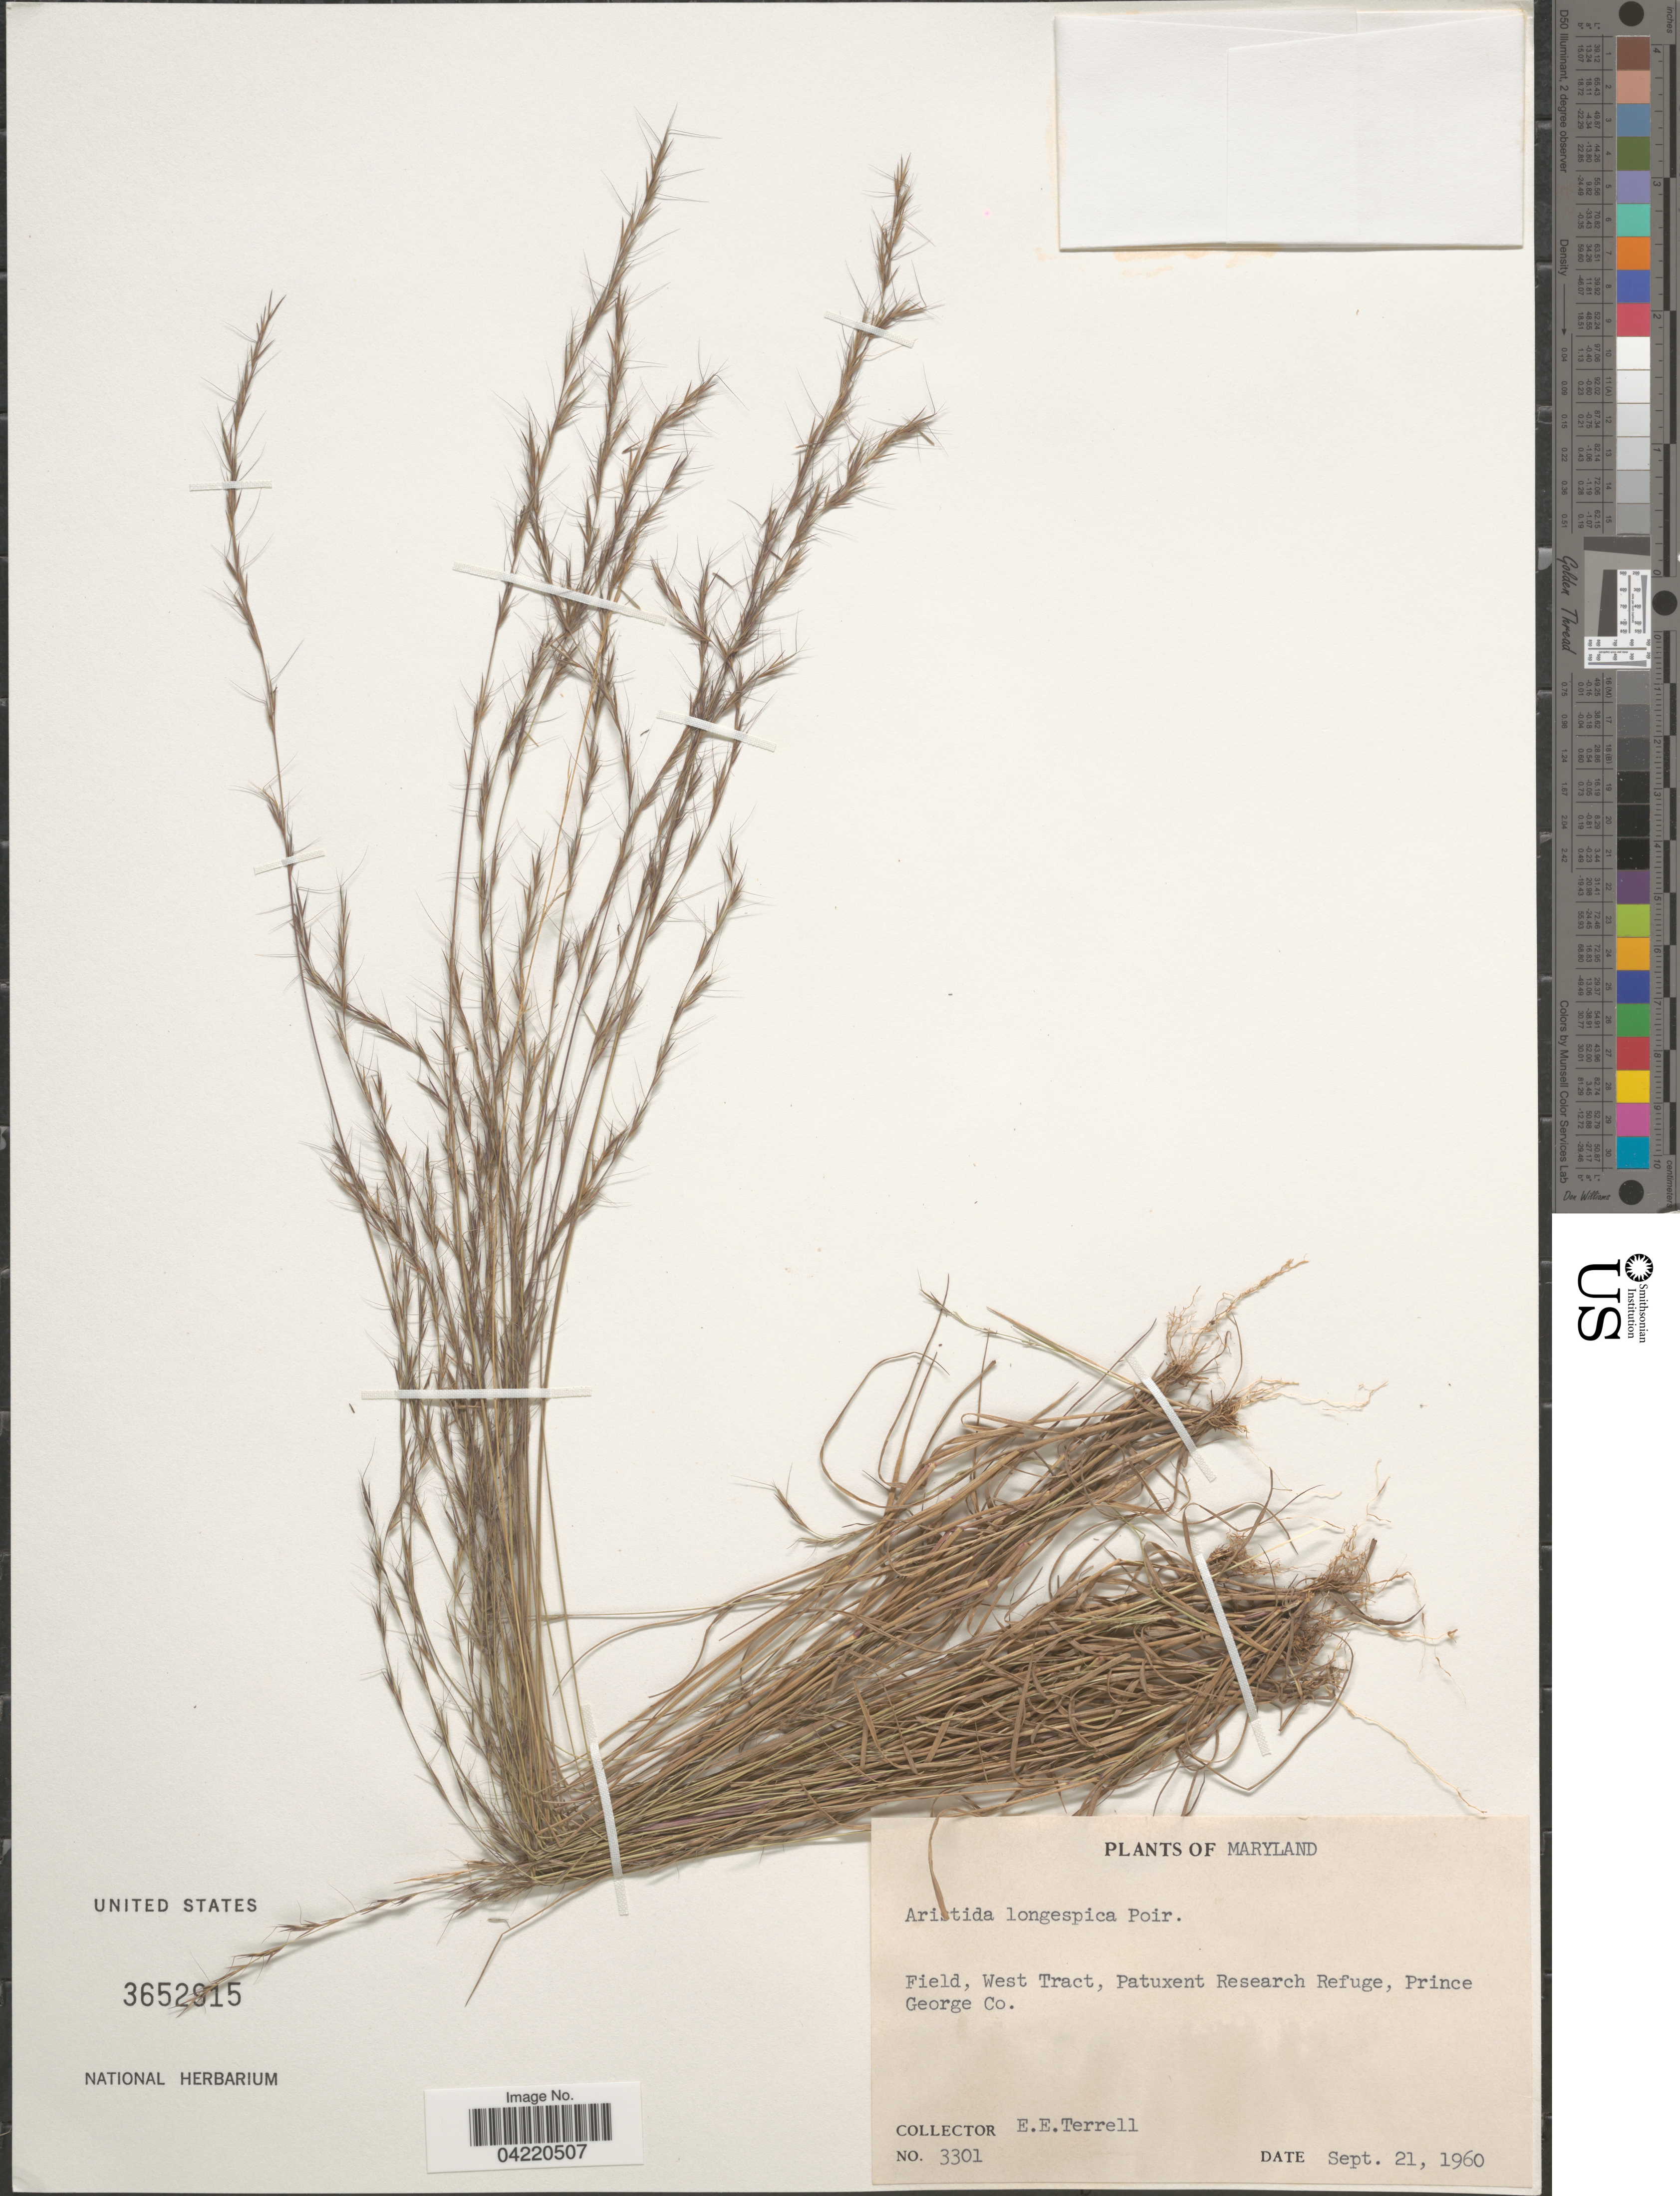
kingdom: Plantae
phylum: Tracheophyta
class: Liliopsida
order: Poales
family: Poaceae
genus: Aristida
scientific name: Aristida longespica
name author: Poir.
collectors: E. E. Terrell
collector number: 3301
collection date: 1960-09-21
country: United States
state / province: Maryland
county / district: Prince George's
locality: Field, West Tract, Patuxent Research Refuge, Prince Georges Co.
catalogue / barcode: US 3652915